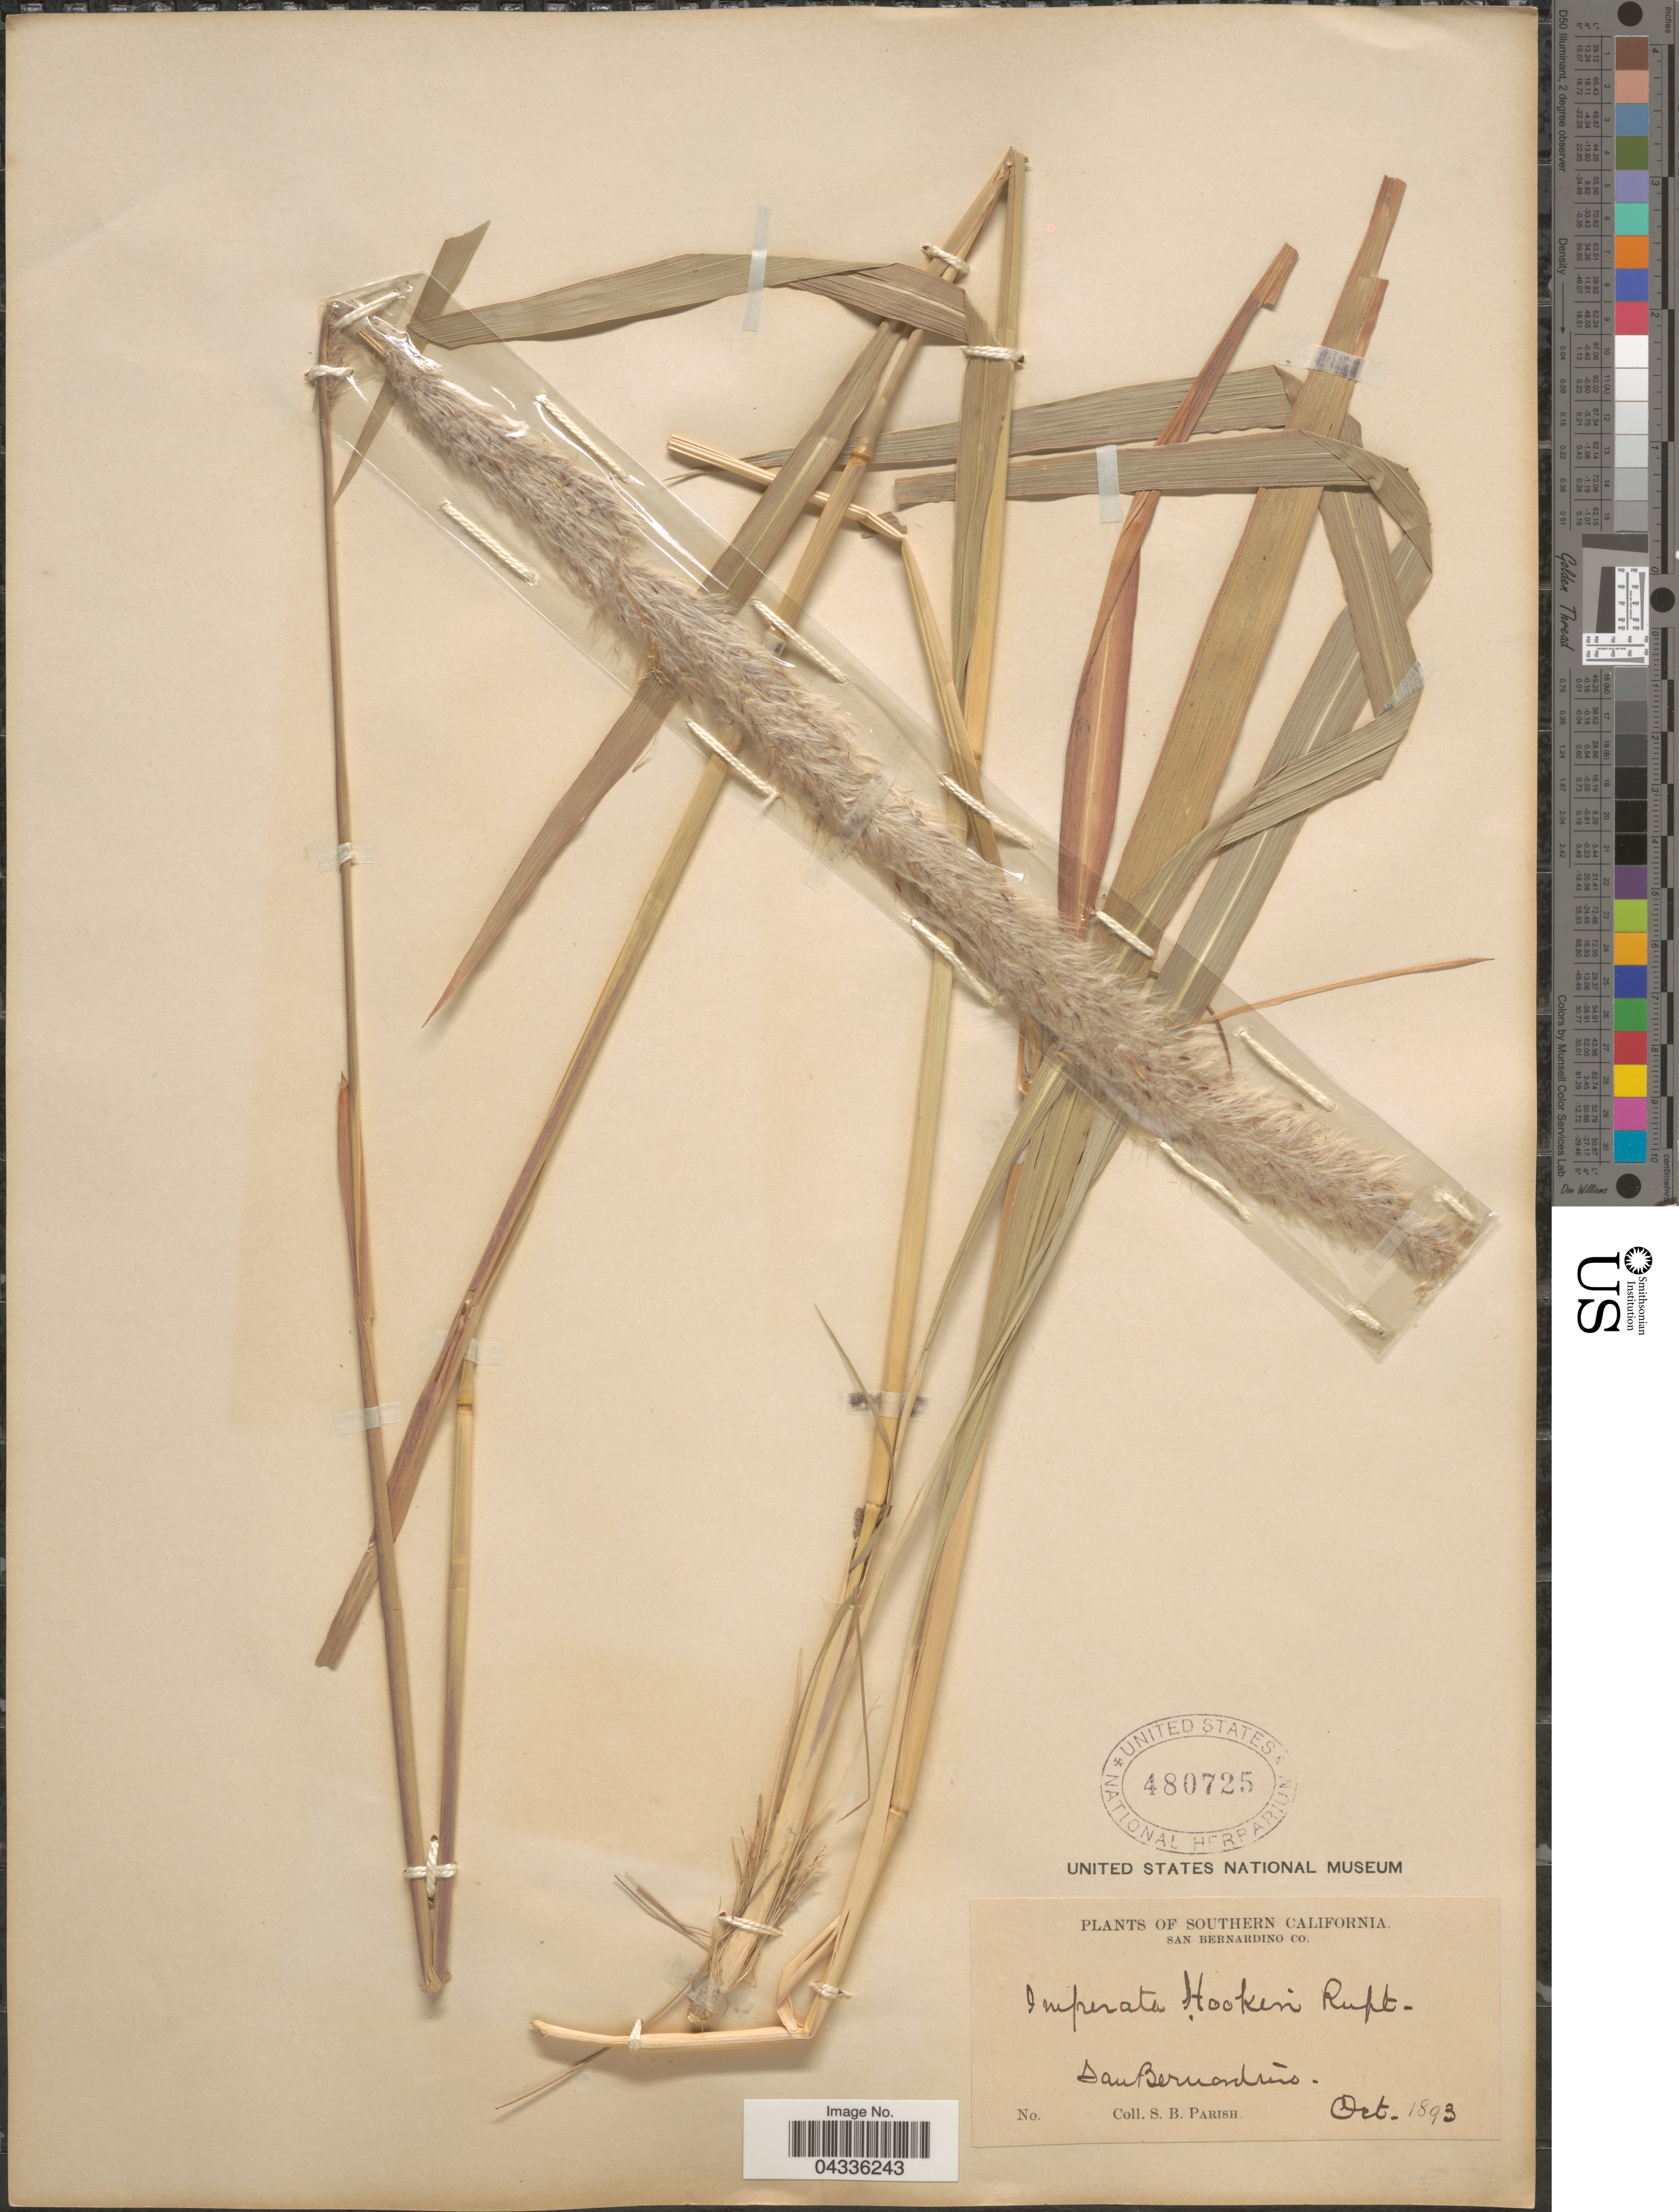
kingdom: Plantae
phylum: Tracheophyta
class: Liliopsida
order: Poales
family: Poaceae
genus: Imperata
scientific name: Imperata brevifolia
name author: Vasey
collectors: S. B. Parish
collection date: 1893-10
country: United States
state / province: California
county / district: San Bernardino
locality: Southern California. San Bernardino Co. San Bernardino.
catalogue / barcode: US 480725